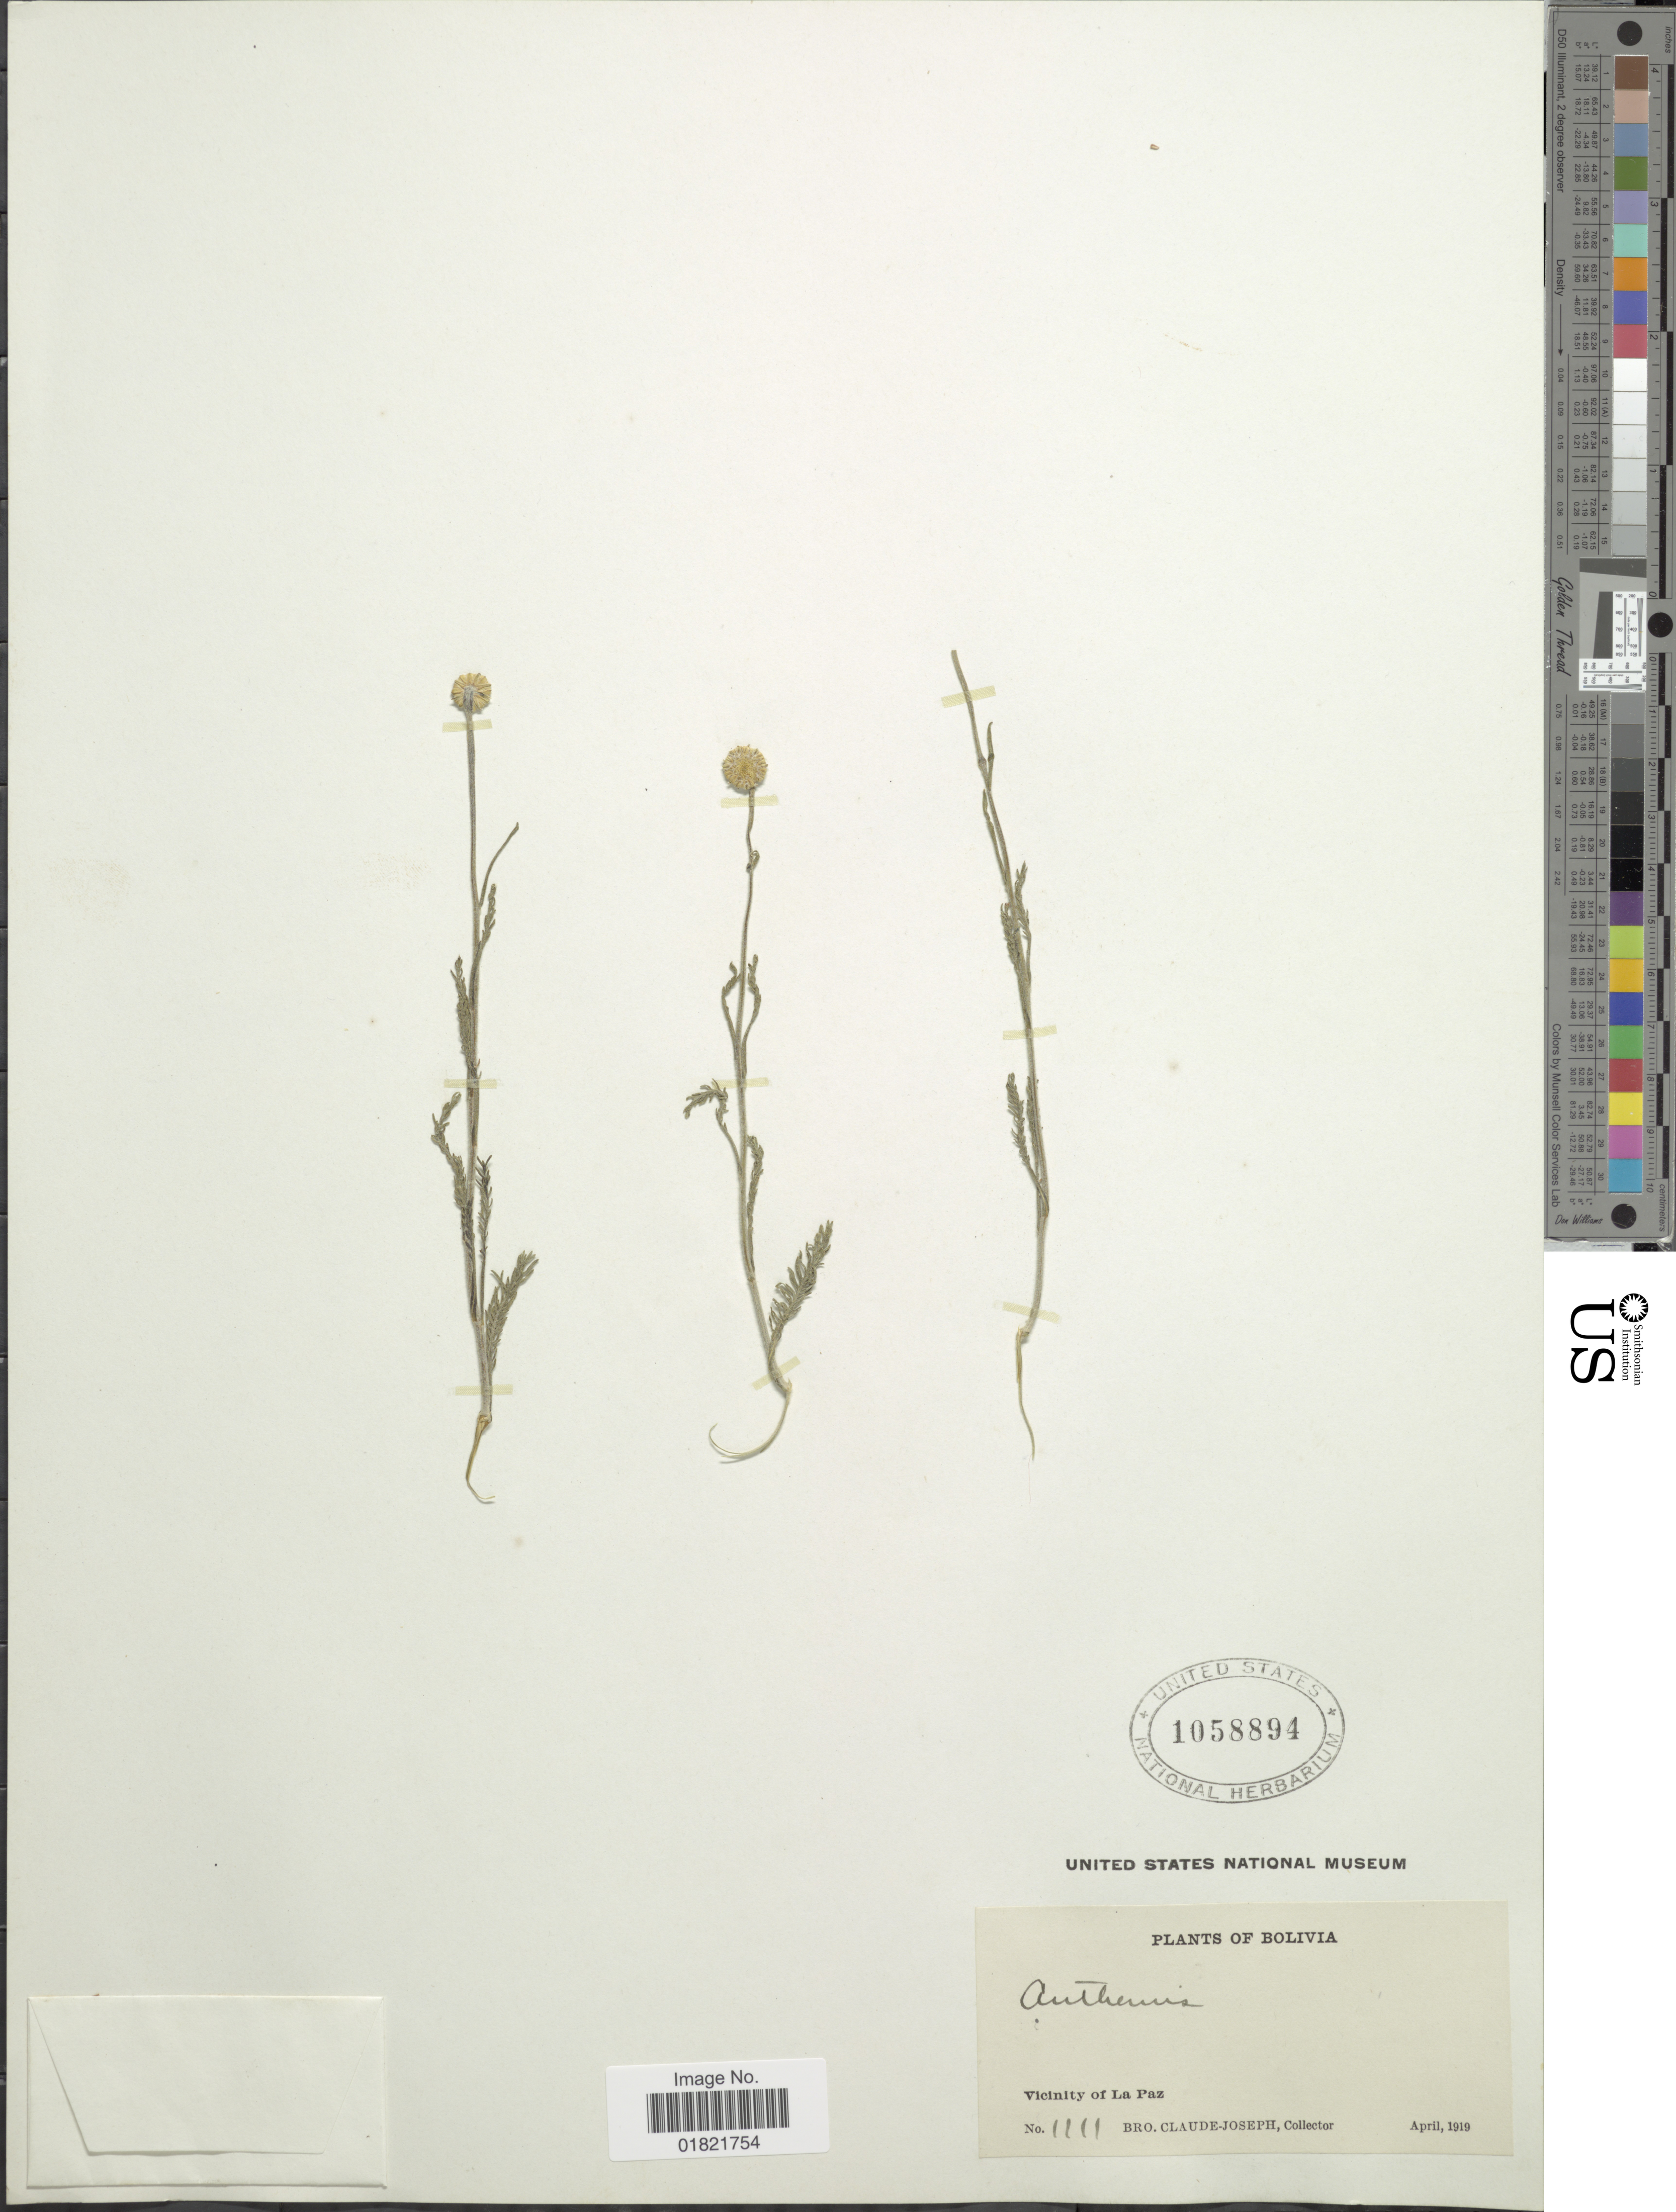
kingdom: Plantae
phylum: Tracheophyta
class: Magnoliopsida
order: Asterales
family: Asteraceae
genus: Anthemis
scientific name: Anthemis sp.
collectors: Bro. Claude-Joseph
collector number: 1111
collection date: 1919-04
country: Bolivia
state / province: La Paz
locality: Vicinity of La Paz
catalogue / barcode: US 1058894